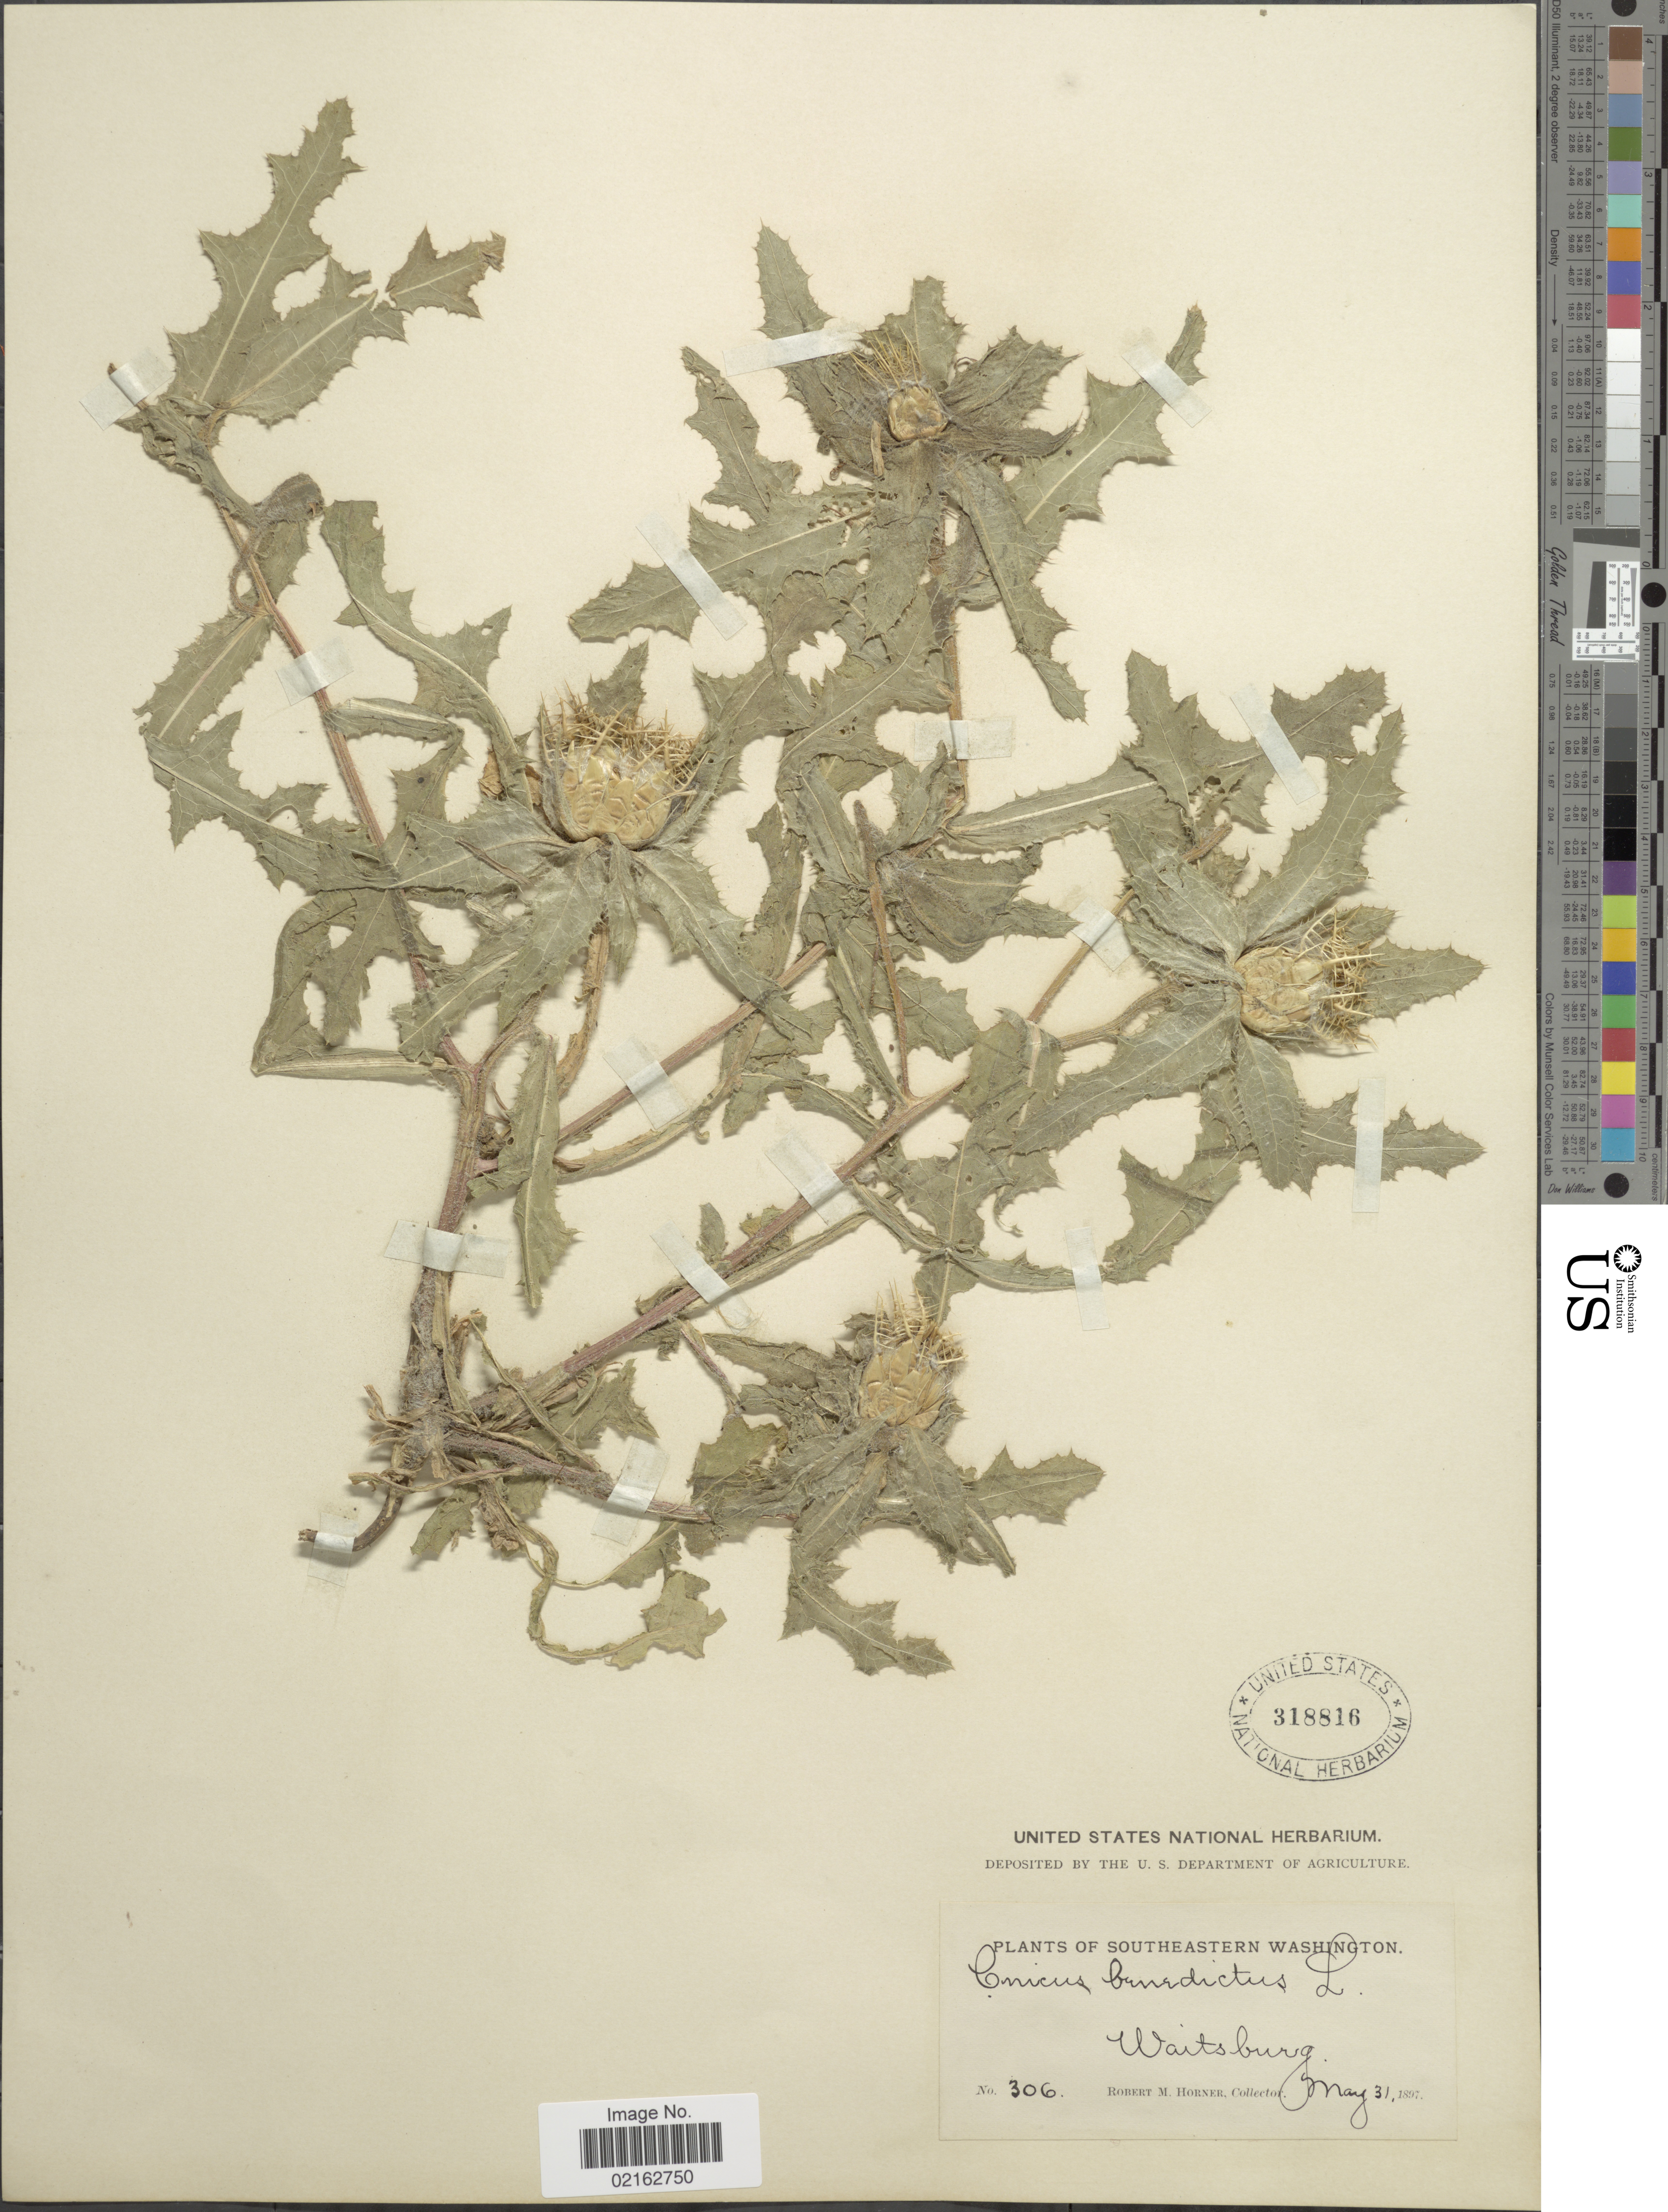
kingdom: Plantae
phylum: Tracheophyta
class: Magnoliopsida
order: Asterales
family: Asteraceae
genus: Centaurea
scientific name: Centaurea benedicta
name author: (L.) L.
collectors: R. Horner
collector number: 306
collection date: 1897-05-31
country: United States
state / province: Washington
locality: Southeastern Washington. Waitsburg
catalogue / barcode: US 318816